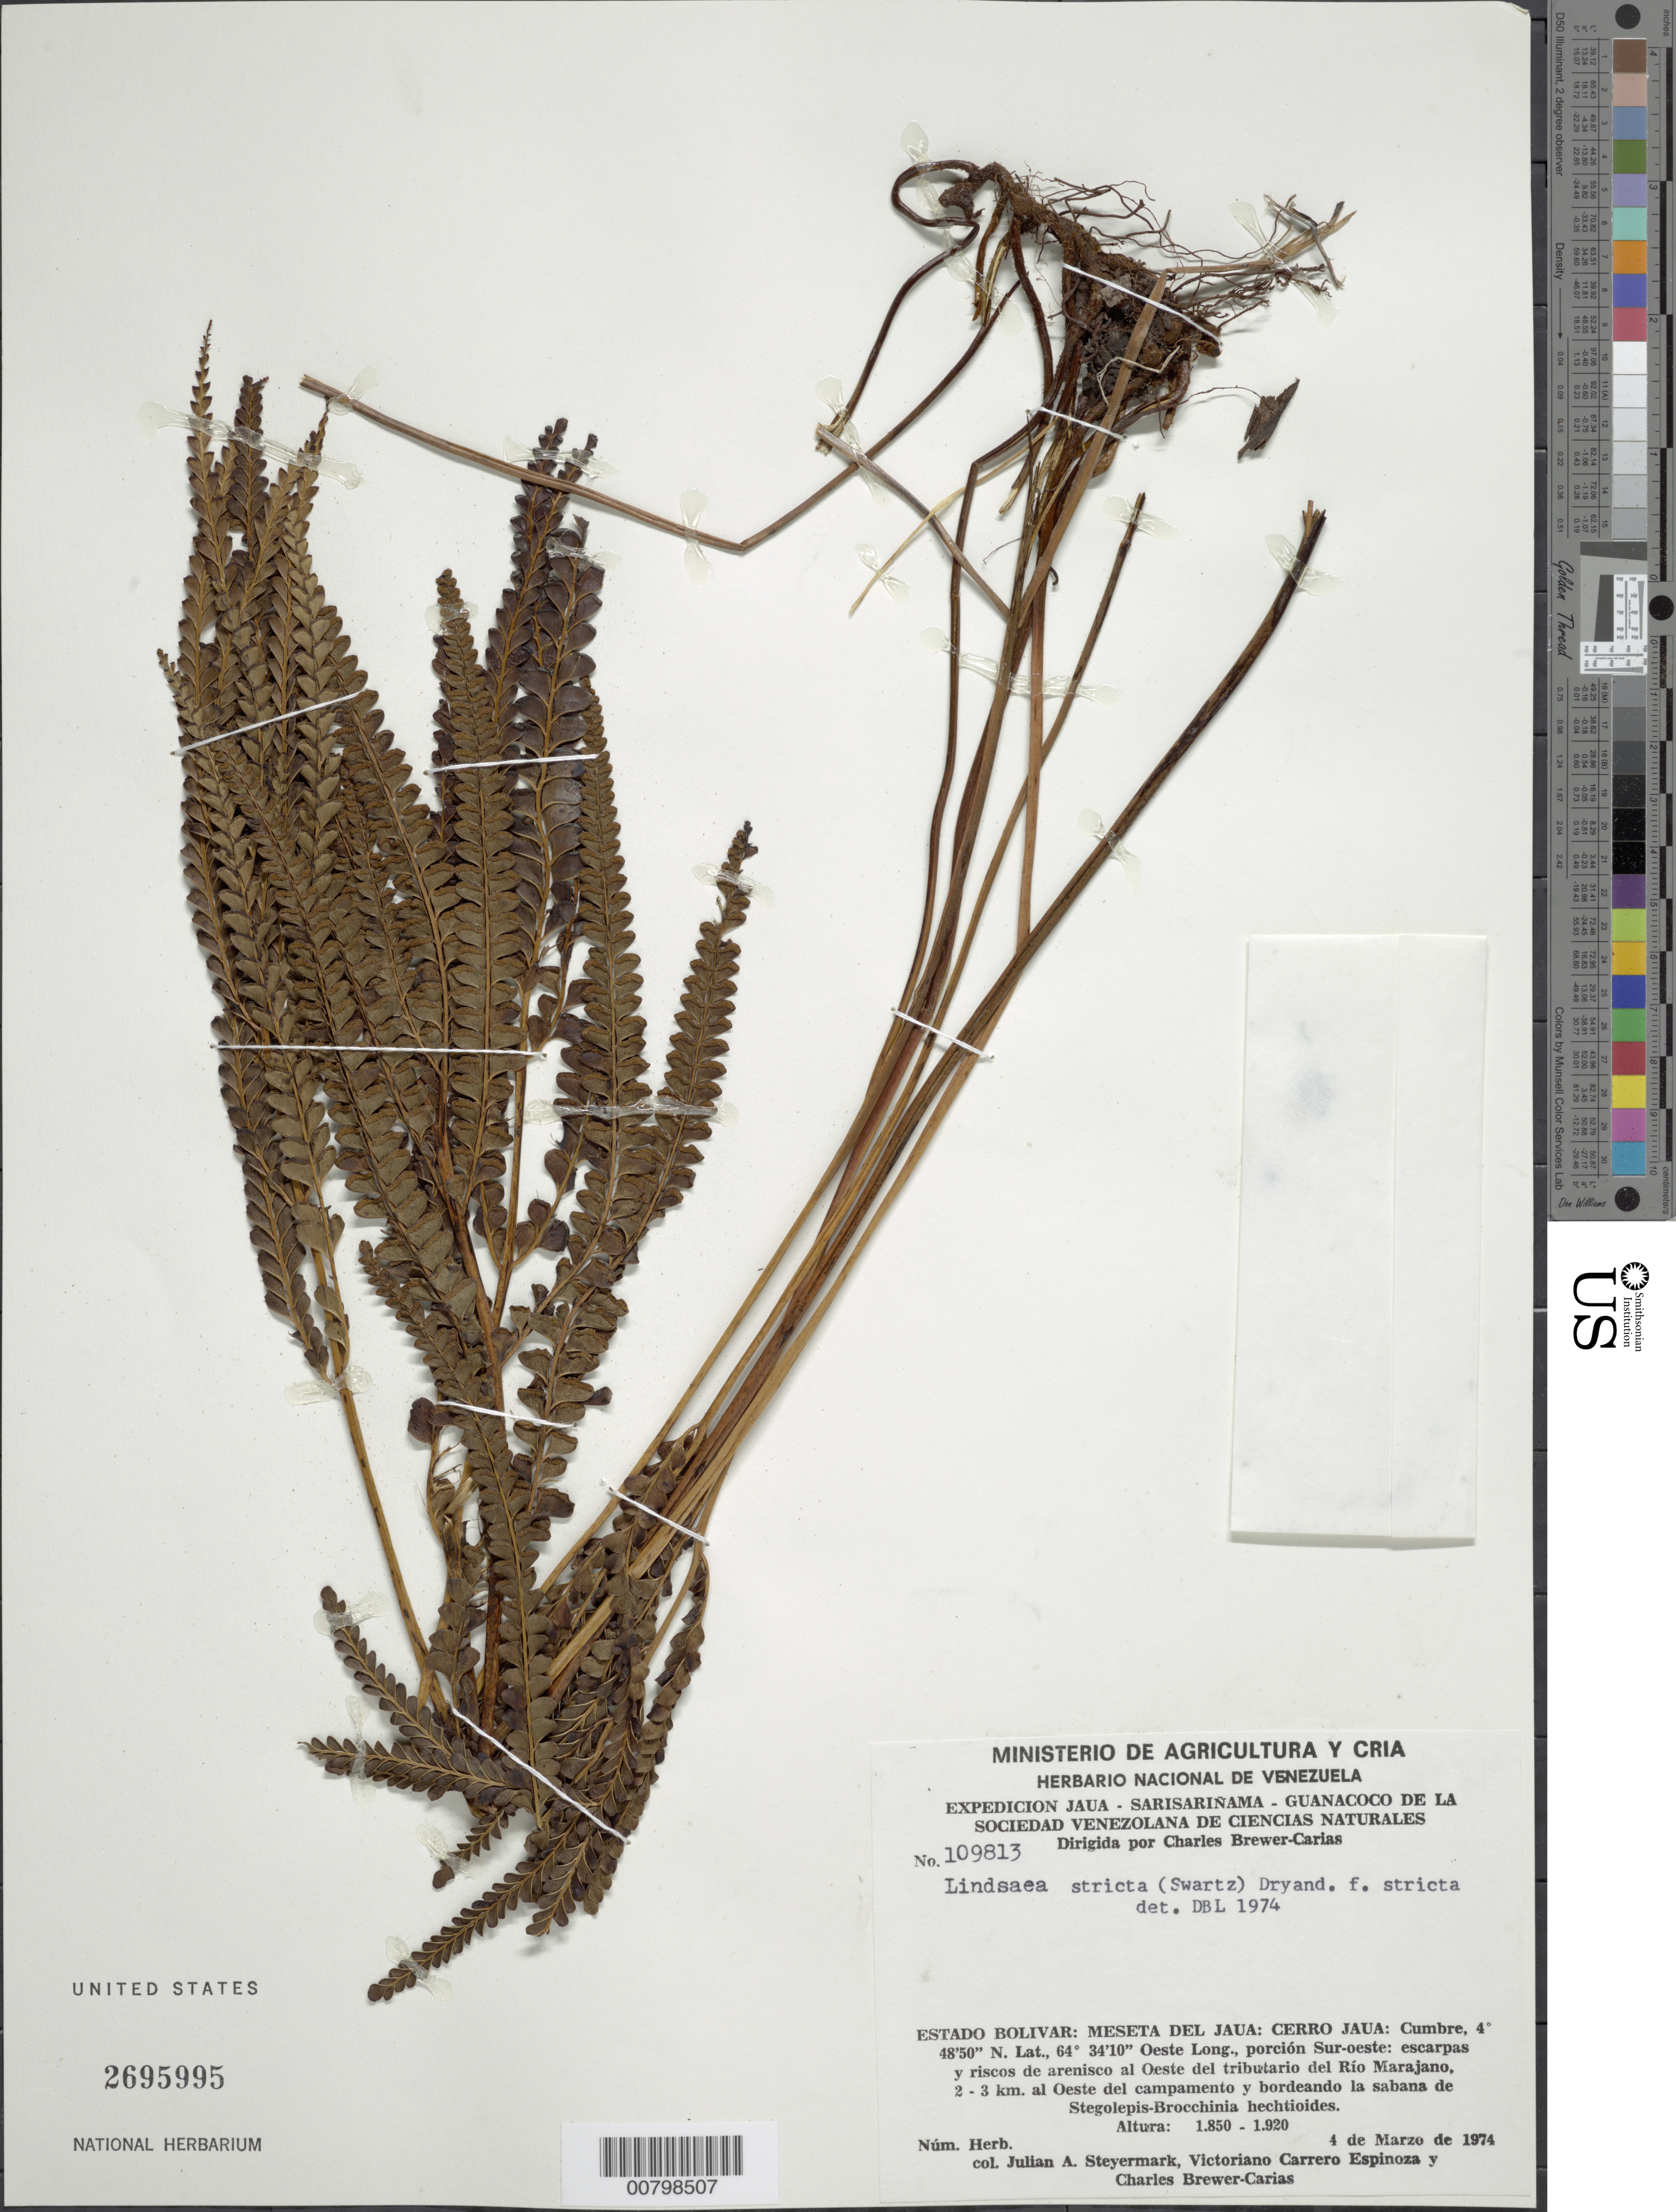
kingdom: Plantae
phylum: Tracheophyta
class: Polypodiopsida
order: Polypodiales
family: Lindsaeaceae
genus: Lindsaea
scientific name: Lindsaea stricta f. stricta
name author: (Sw.) Dryand.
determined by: Lellinger, David B., (BOT), Smithsonian Institution - National Museum of Natural History (UNITED STATES)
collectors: J. Steyermark, V. Carreño E. & C. Brewer-Carias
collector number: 109813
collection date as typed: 4-Mar-74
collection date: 1974-03-04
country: Venezuela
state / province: Bolívar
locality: Meseta del Jaua: Cerro Jaua, porción SO, al W del tributarío del Río Marajano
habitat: Escarpas y riscos de arenisco del tributario; y bordeando la sabana de Stegolepis-Brocchinia hechtioides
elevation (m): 1850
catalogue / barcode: US 2695995